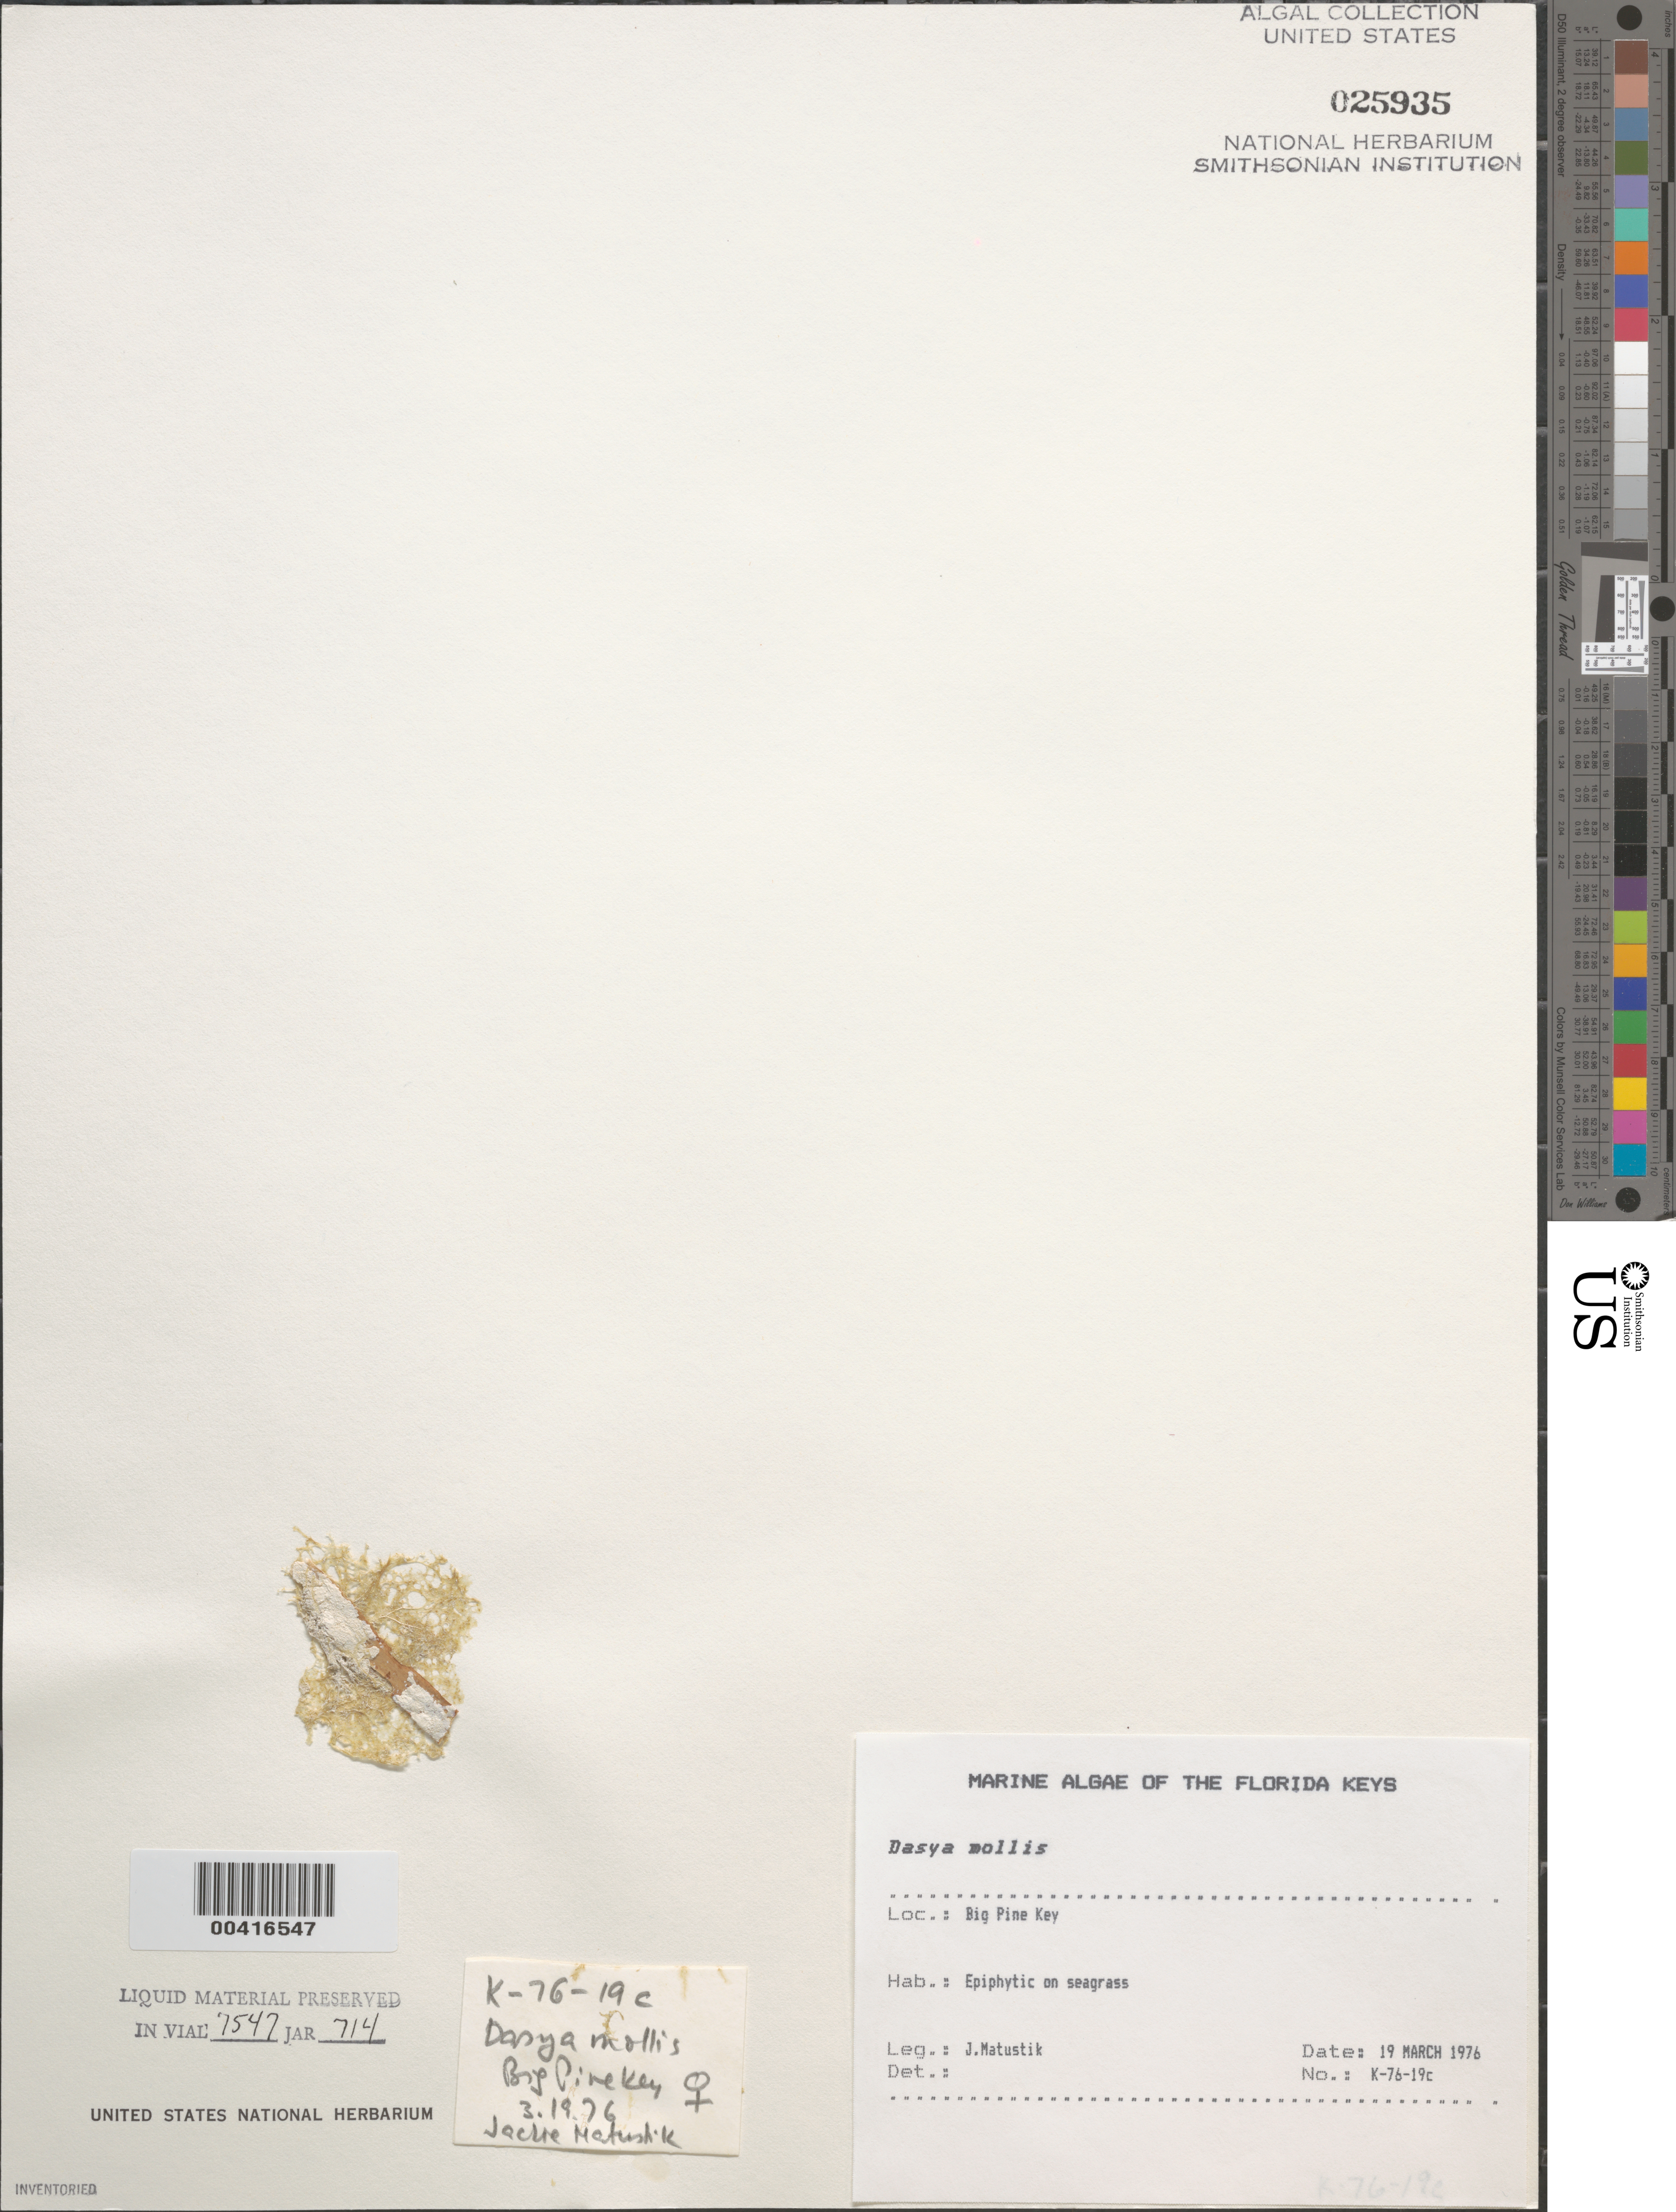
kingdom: Plantae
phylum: Rhodophyta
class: Florideophyceae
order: Ceramiales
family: Dasyaceae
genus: Dasya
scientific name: Dasya mollis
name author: Harv.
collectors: J. Matustik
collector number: K-76-19c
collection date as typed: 19 Mar 1976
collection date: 1976-03-19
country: United States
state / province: Florida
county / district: Monroe County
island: Big Pine Key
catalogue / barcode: US 25935